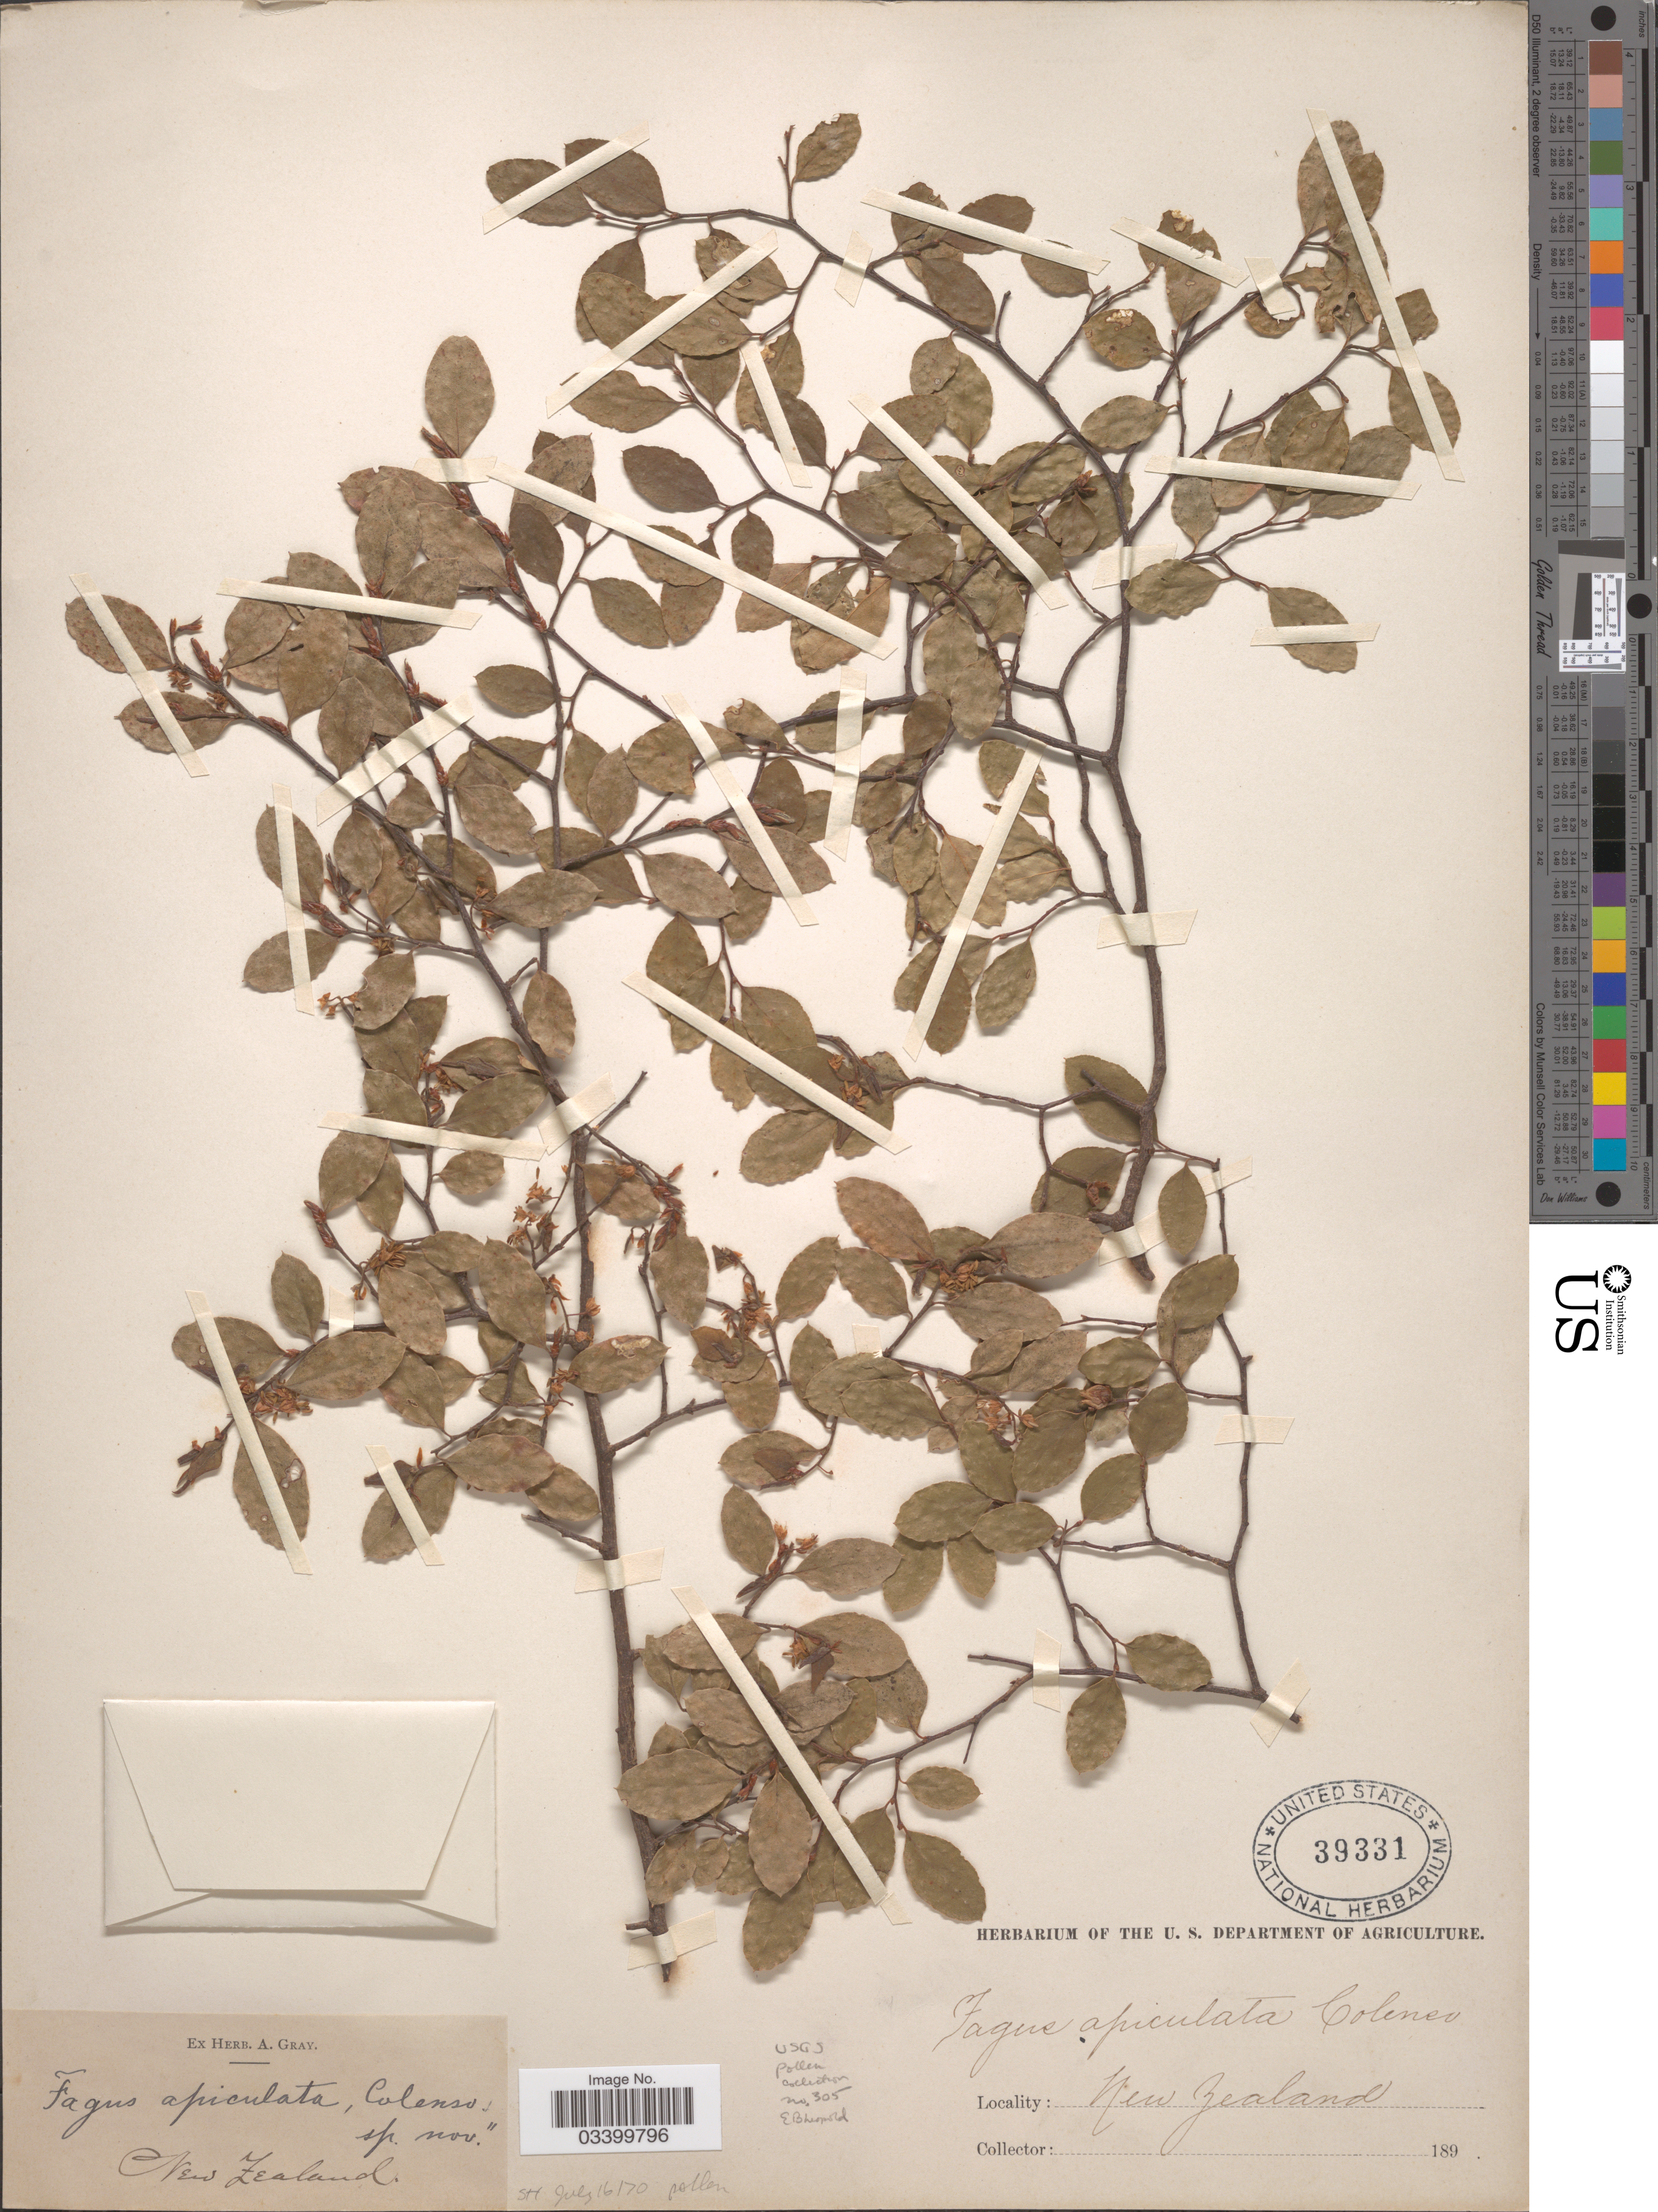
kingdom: Plantae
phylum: Tracheophyta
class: Magnoliopsida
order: Fagales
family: Nothofagaceae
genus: Nothofagus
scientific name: Nothofagus x apiculata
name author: (Colenso) Cockayne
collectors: E. Leopold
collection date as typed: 189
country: New Zealand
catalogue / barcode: US 39331